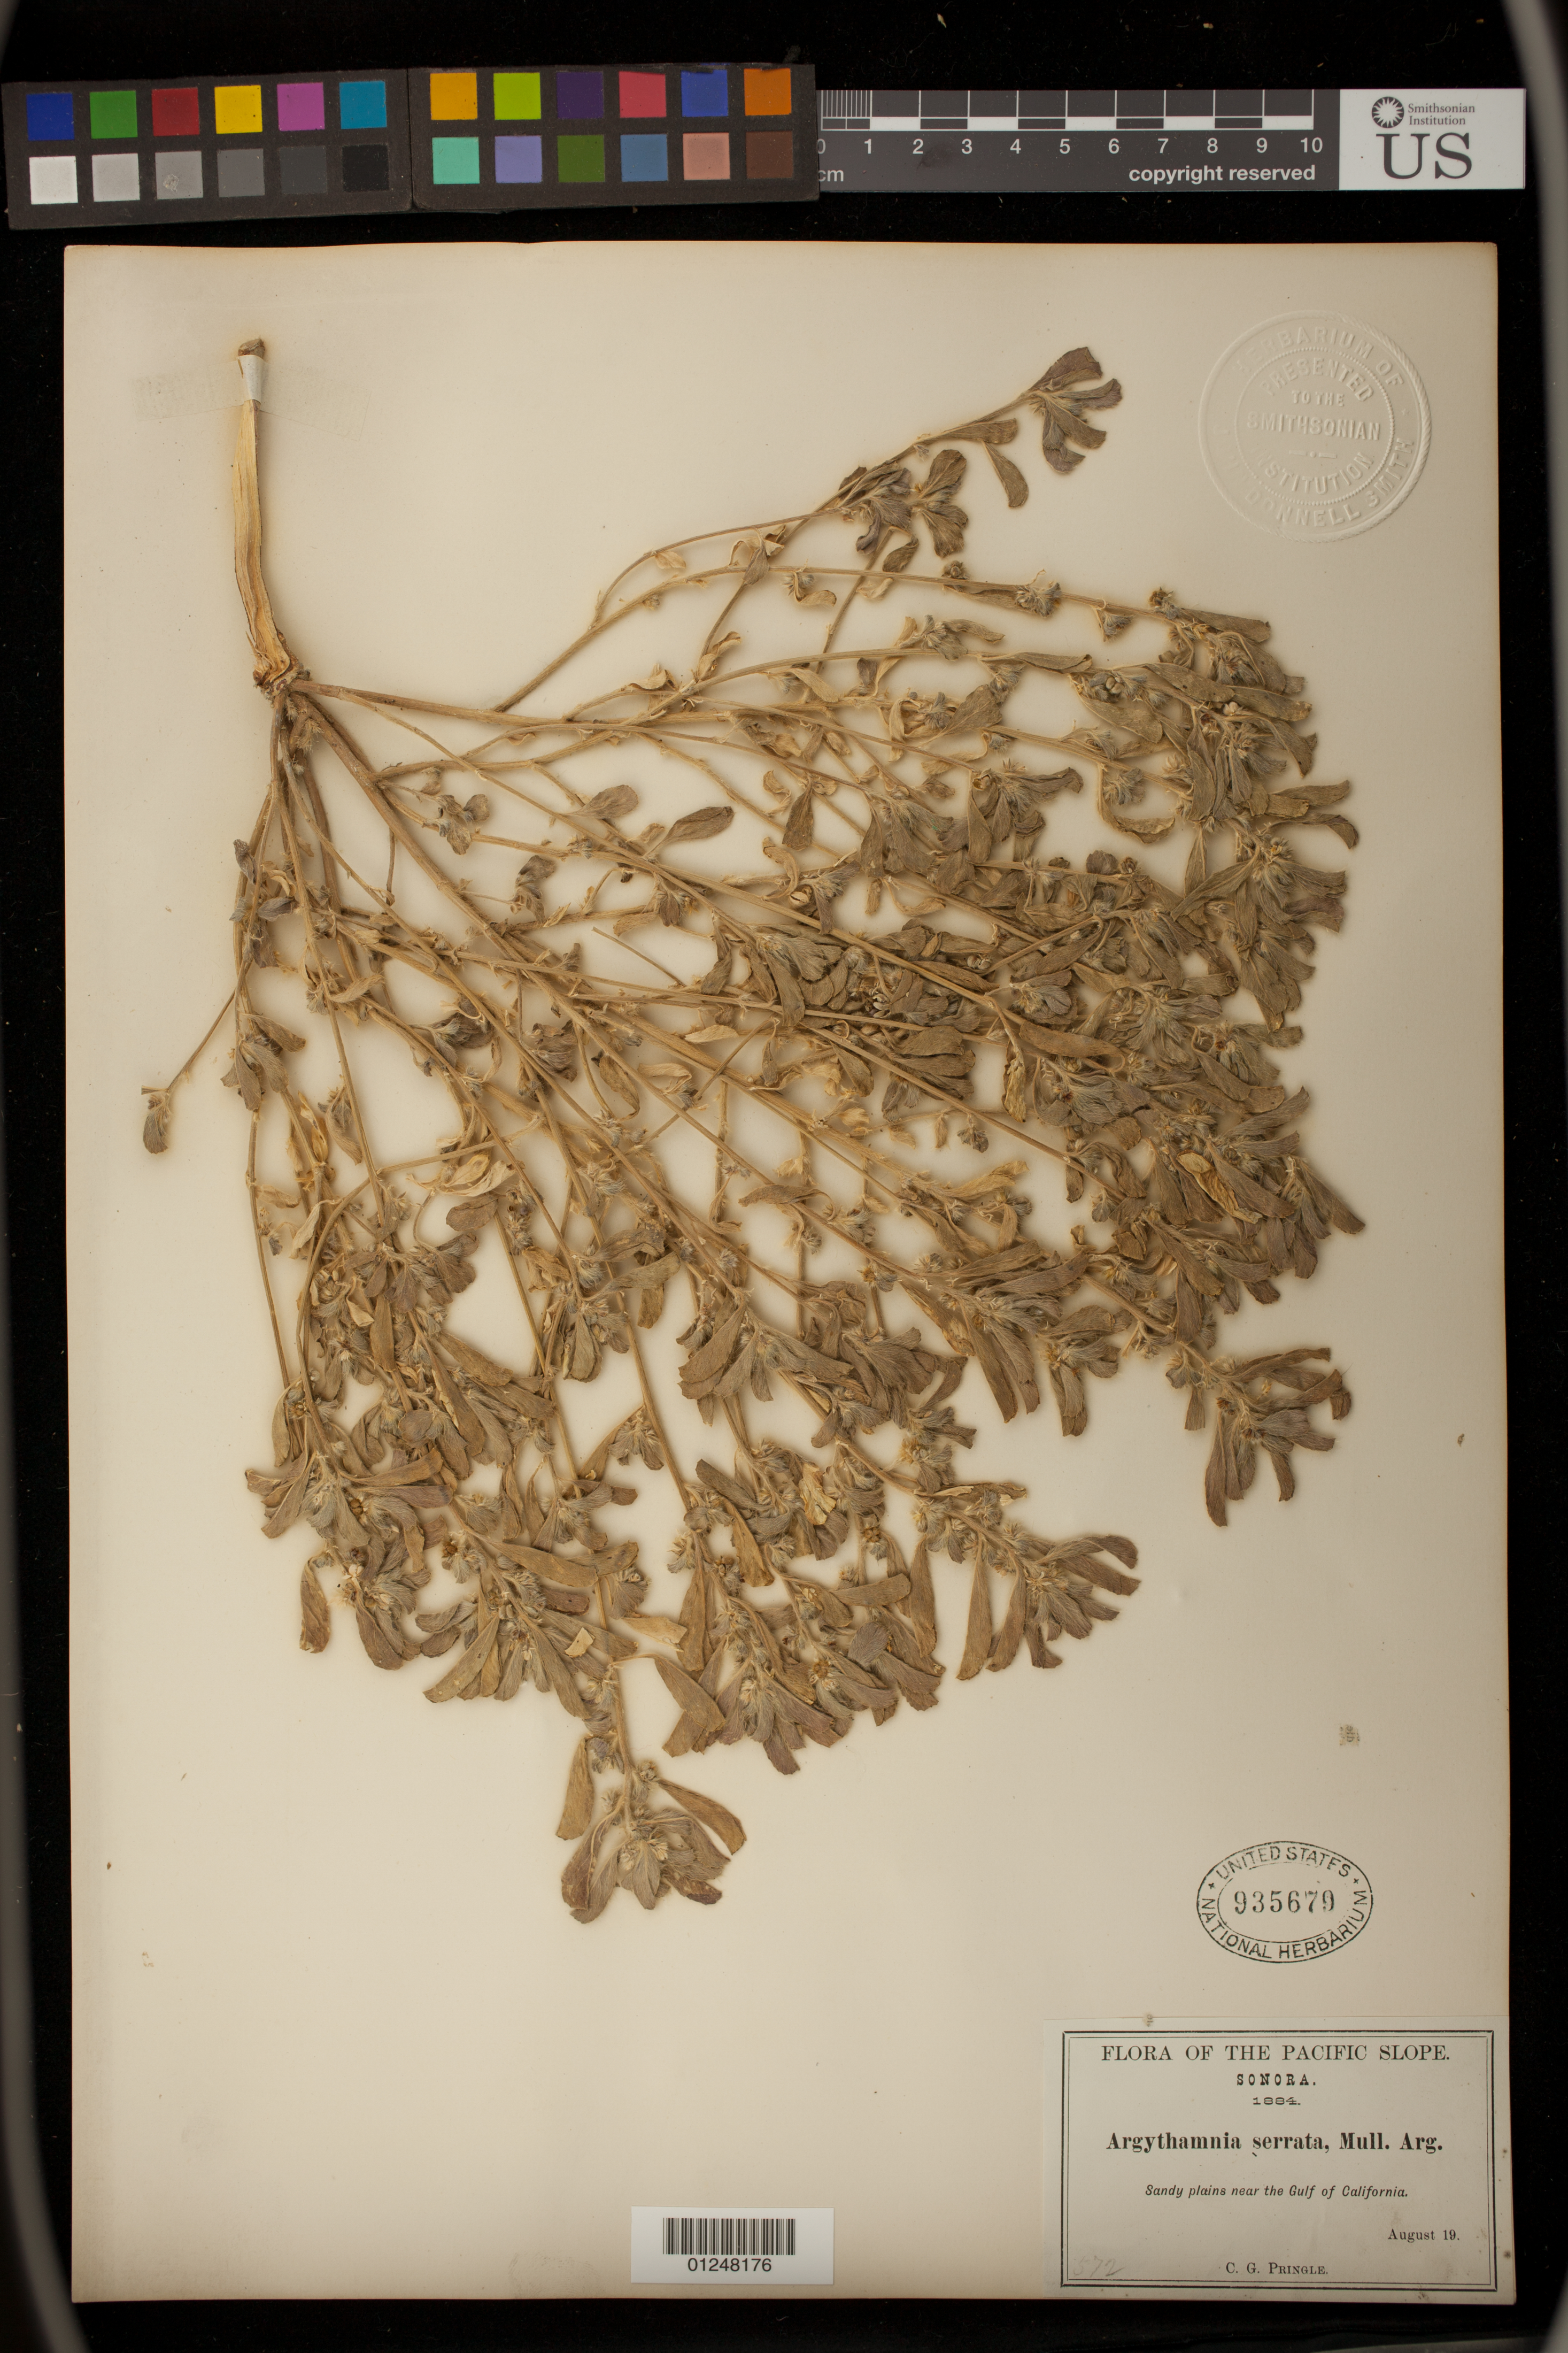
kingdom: Plantae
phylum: Tracheophyta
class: Magnoliopsida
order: Malpighiales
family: Euphorbiaceae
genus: Argythamnia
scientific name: Argythamnia serrata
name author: (Torr.) Müll. Arg.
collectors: C. G. Pringle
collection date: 1884-08-19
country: Mexico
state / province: Sonora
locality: Sandy plains near the Gulf of California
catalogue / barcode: US 935679